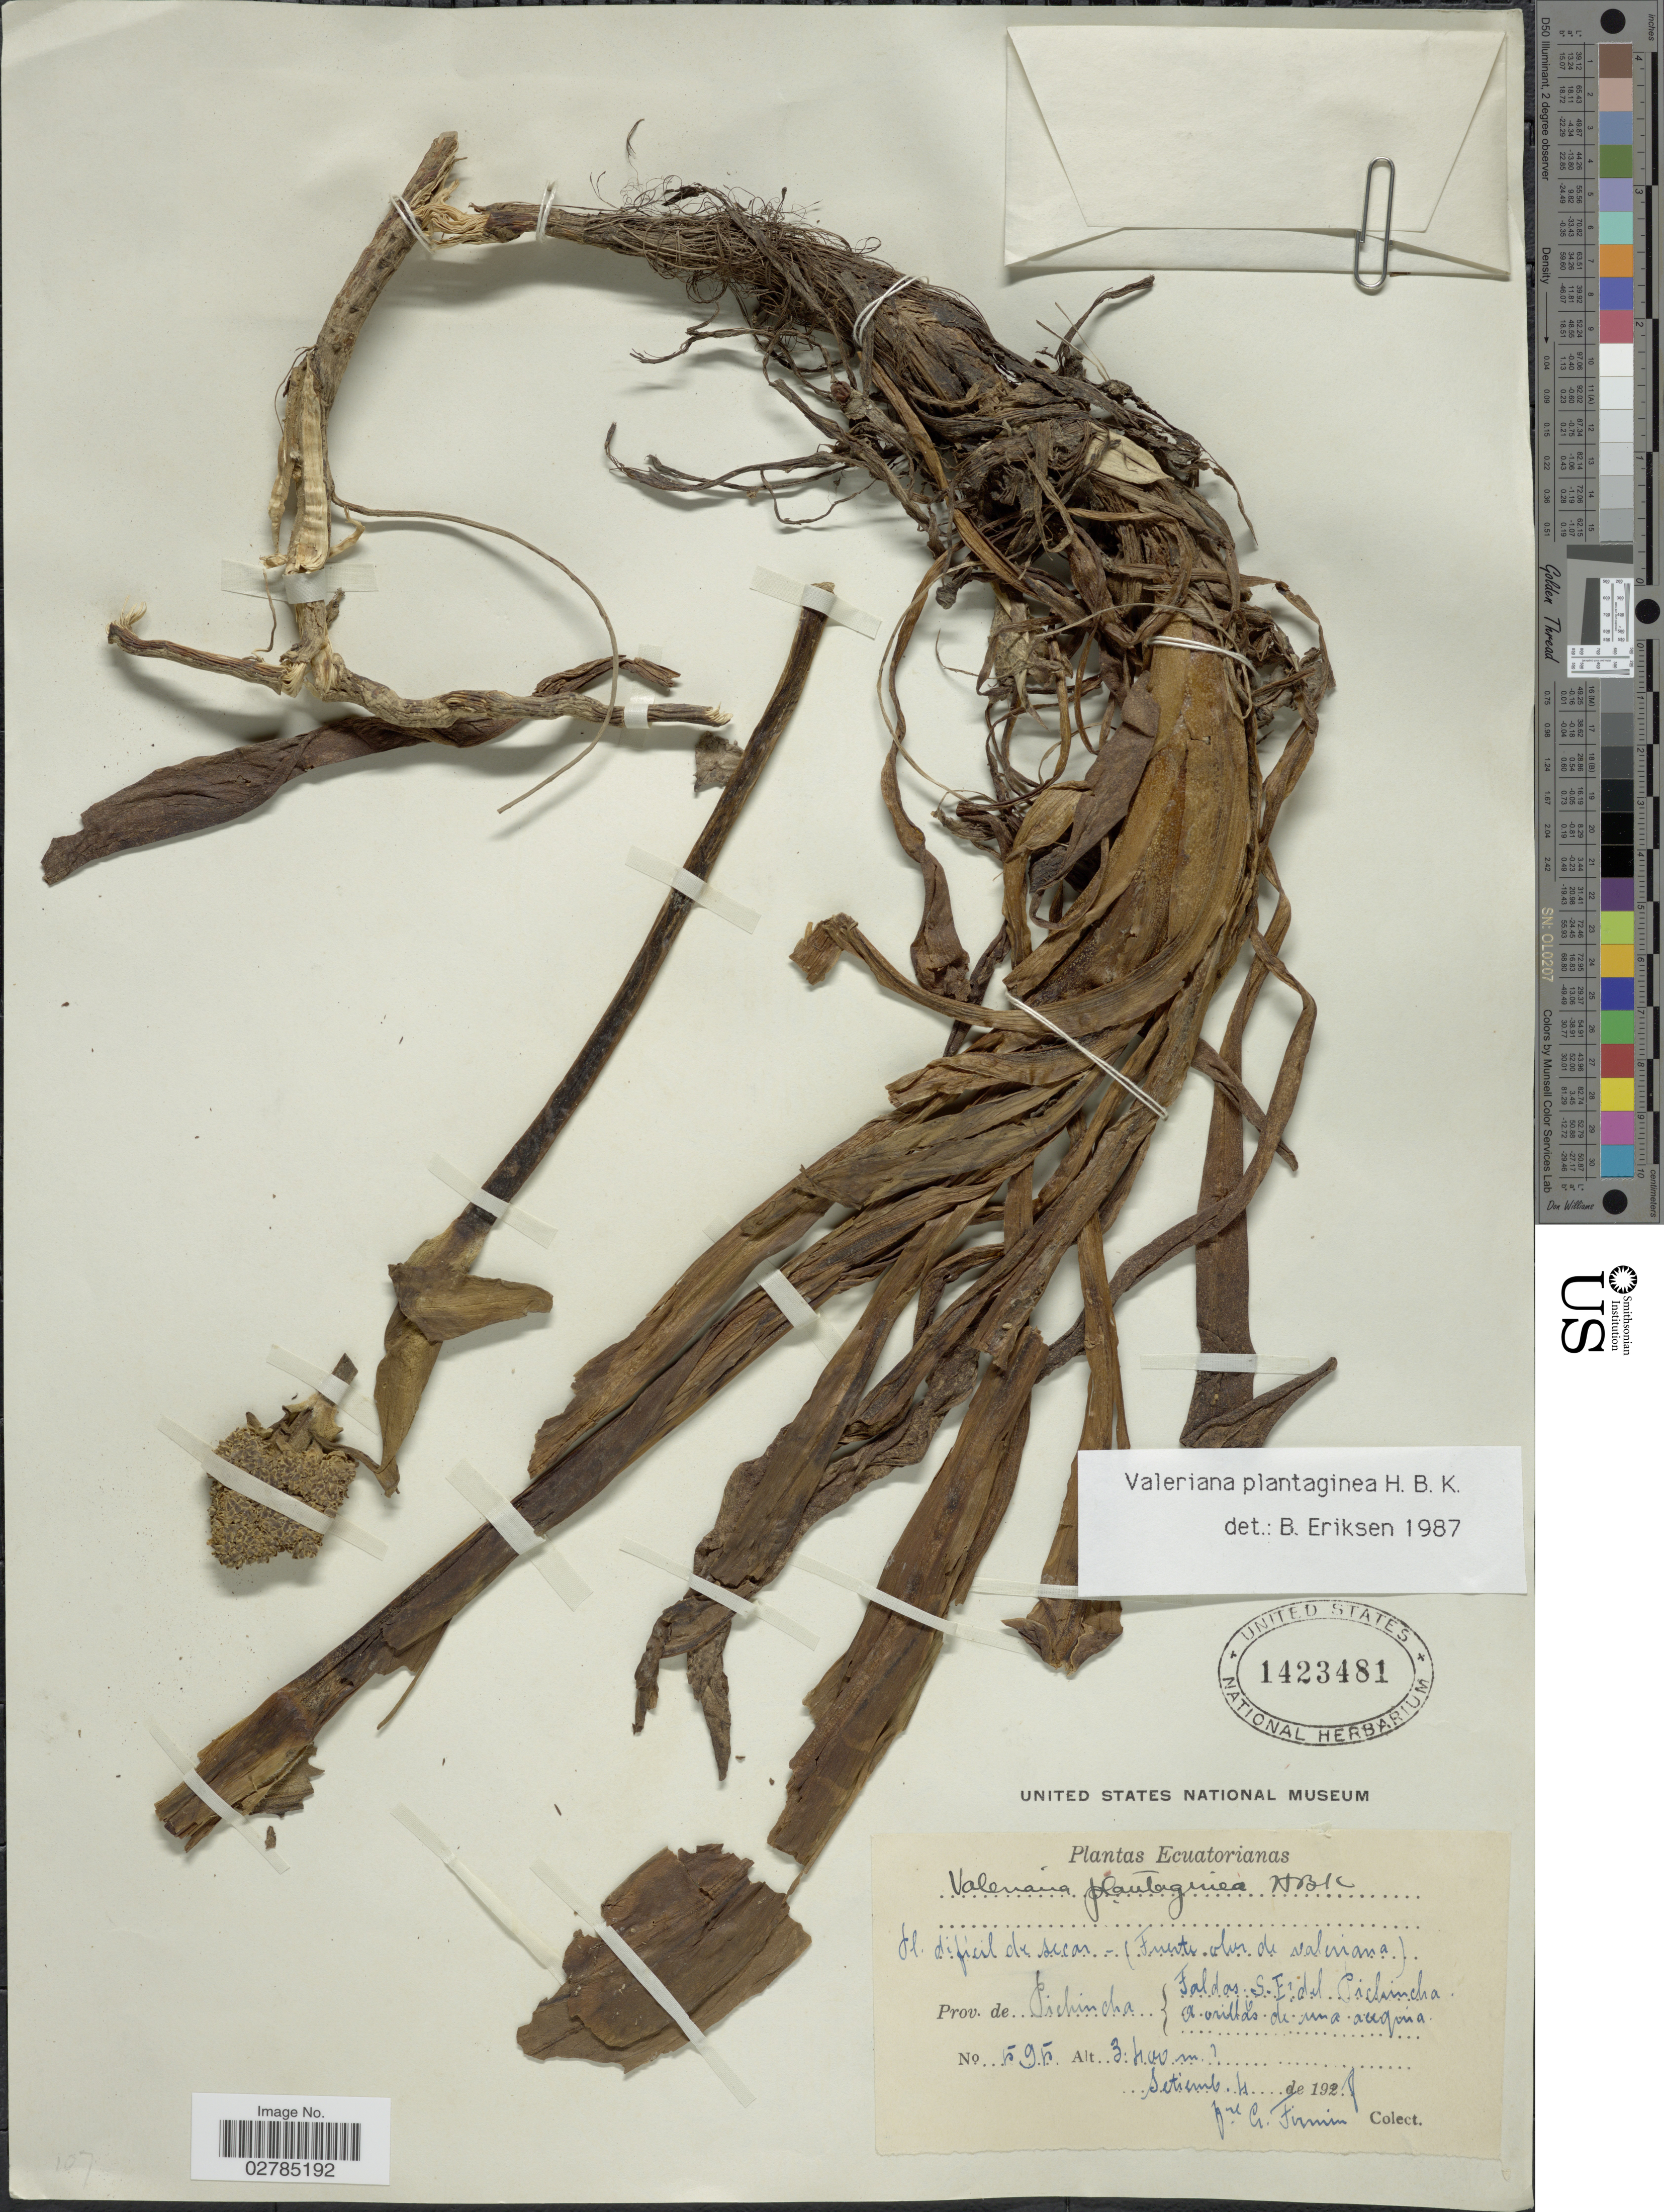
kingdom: Plantae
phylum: Tracheophyta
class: Magnoliopsida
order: Dipsacales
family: Caprifoliaceae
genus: Valeriana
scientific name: Valeriana plantaginea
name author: Kunth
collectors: F. Firmin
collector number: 595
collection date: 1928-09-04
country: Ecuador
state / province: Pichincha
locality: Faldos S.E. del Pichincha. orillas de una acequia.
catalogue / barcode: US 1423481